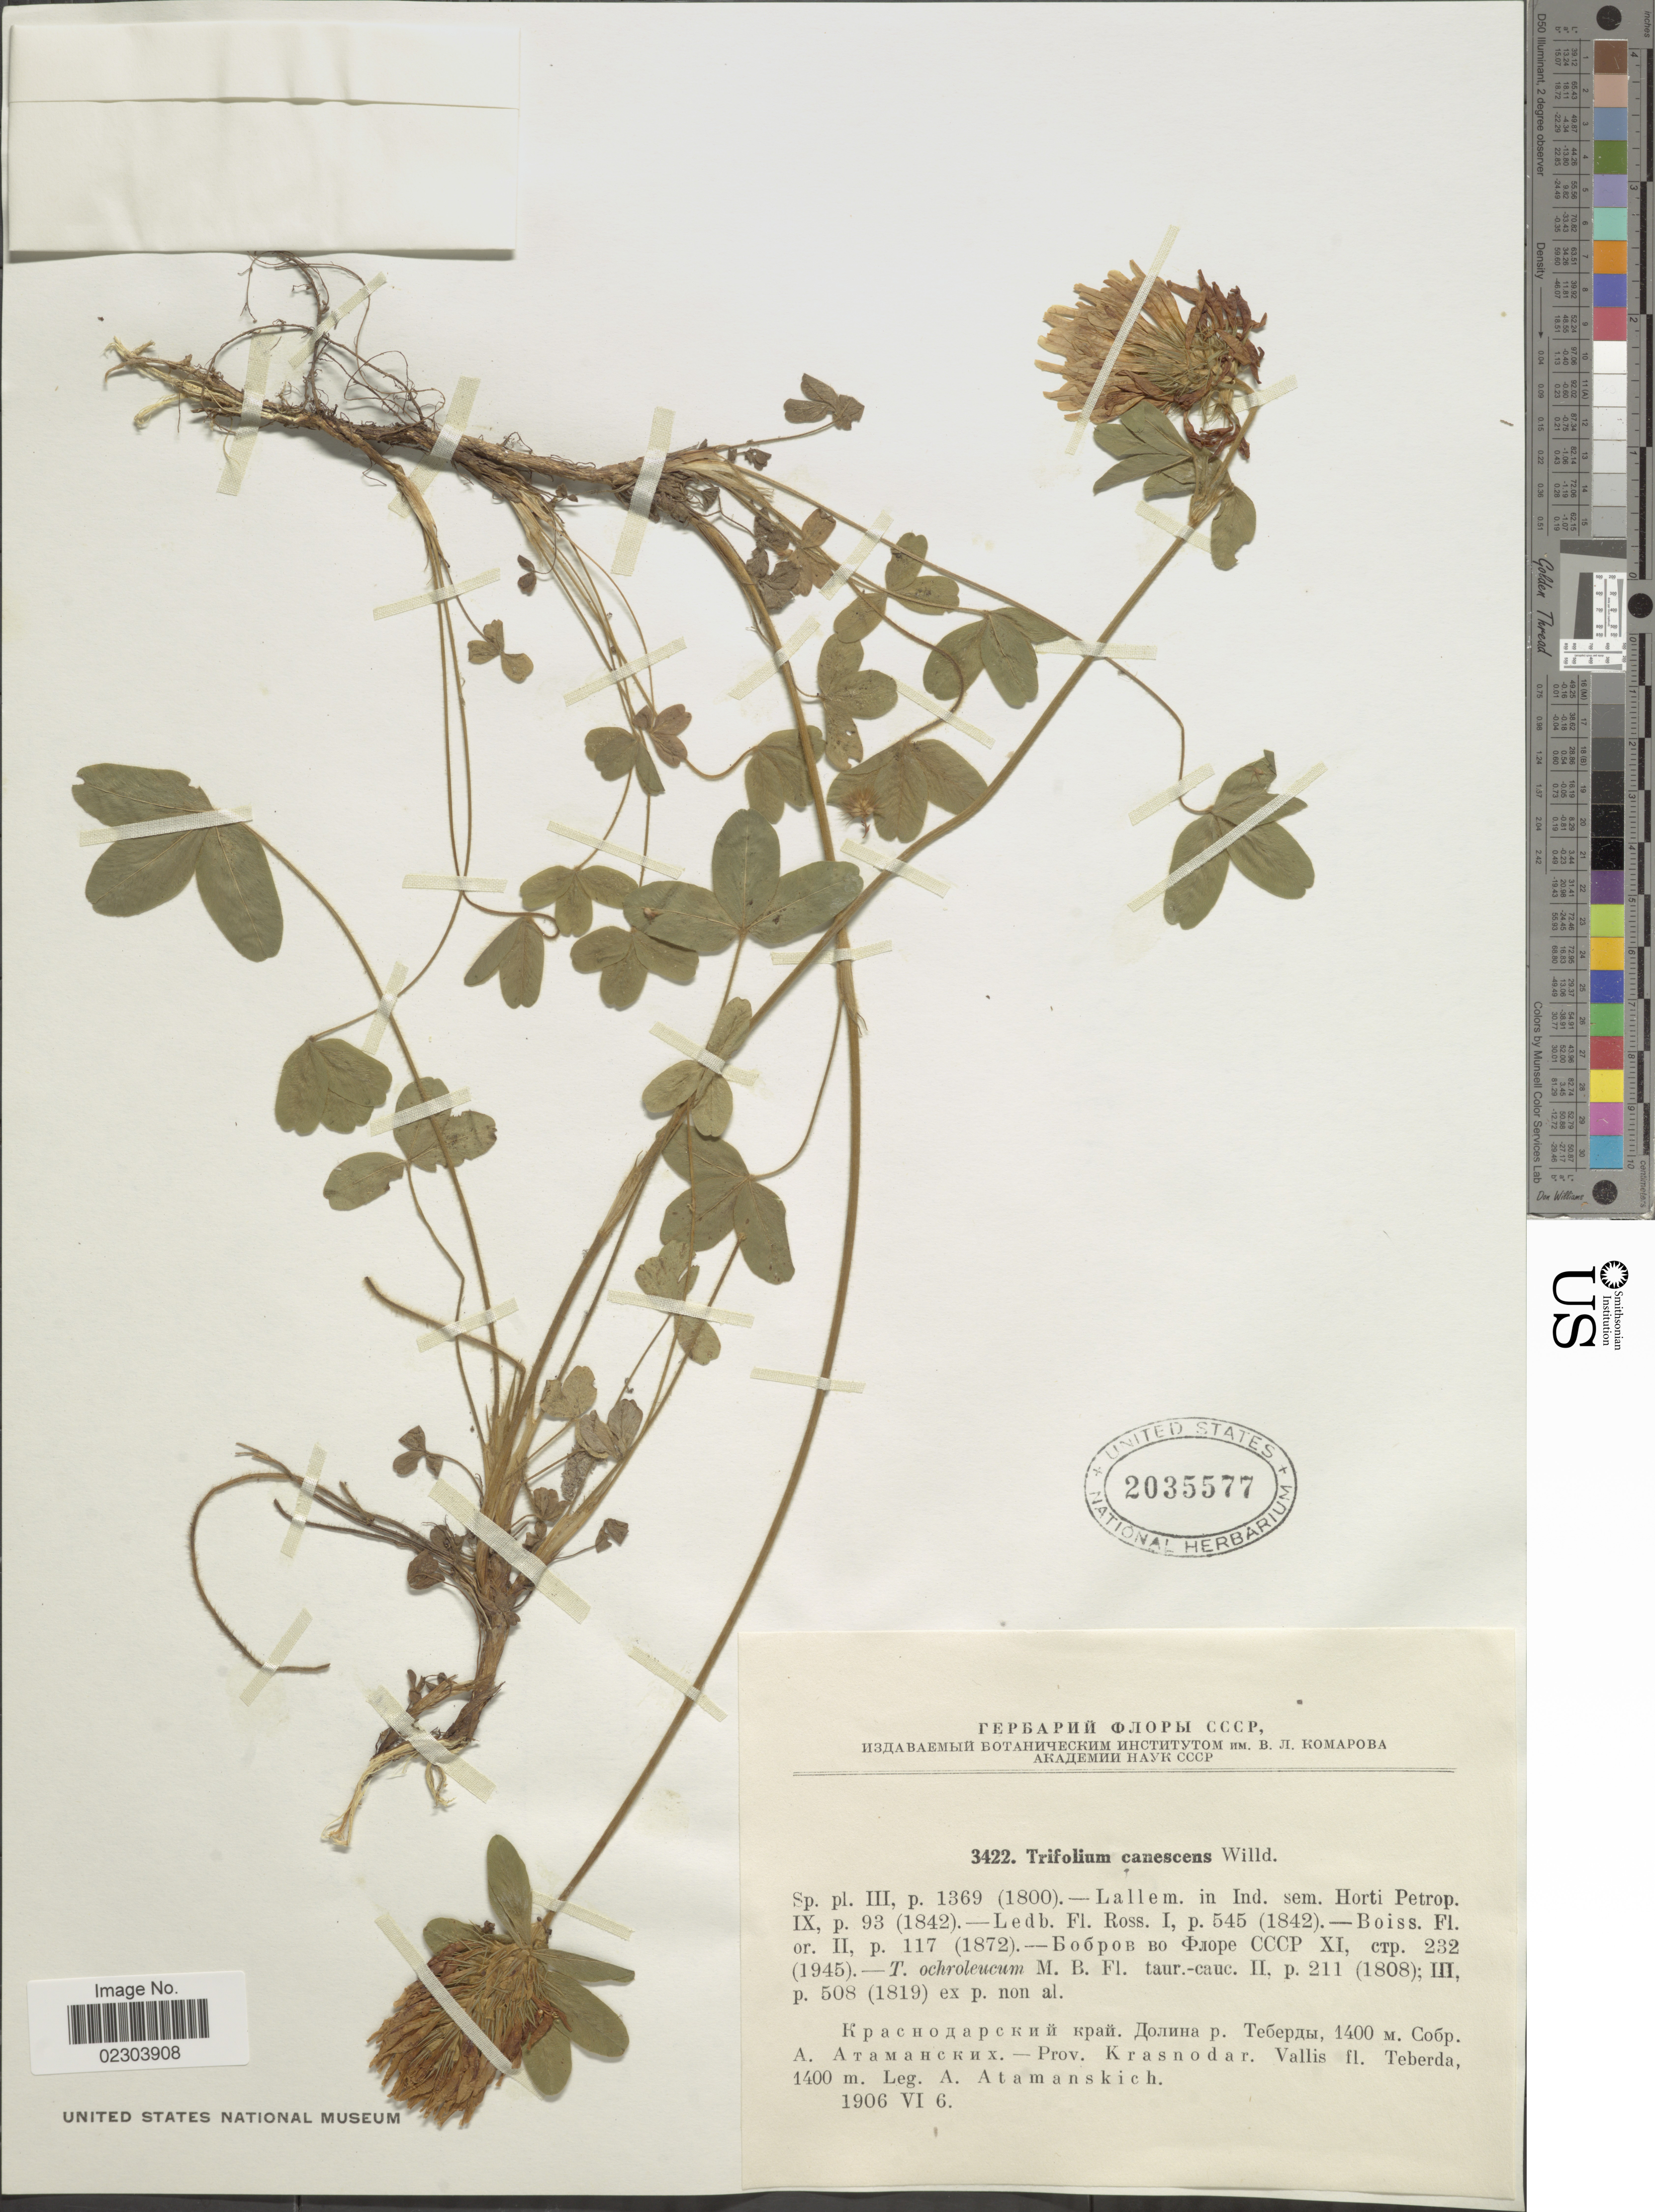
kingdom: Plantae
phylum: Tracheophyta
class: Magnoliopsida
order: Fabales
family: Fabaceae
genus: Trifolium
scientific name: Trifolium canescens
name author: Willd.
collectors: A. Atamanskich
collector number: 3422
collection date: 1906-06-06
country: Russian Federation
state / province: Krasnodar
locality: Vallis, fl. Teberda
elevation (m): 1400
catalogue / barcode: US 2035577